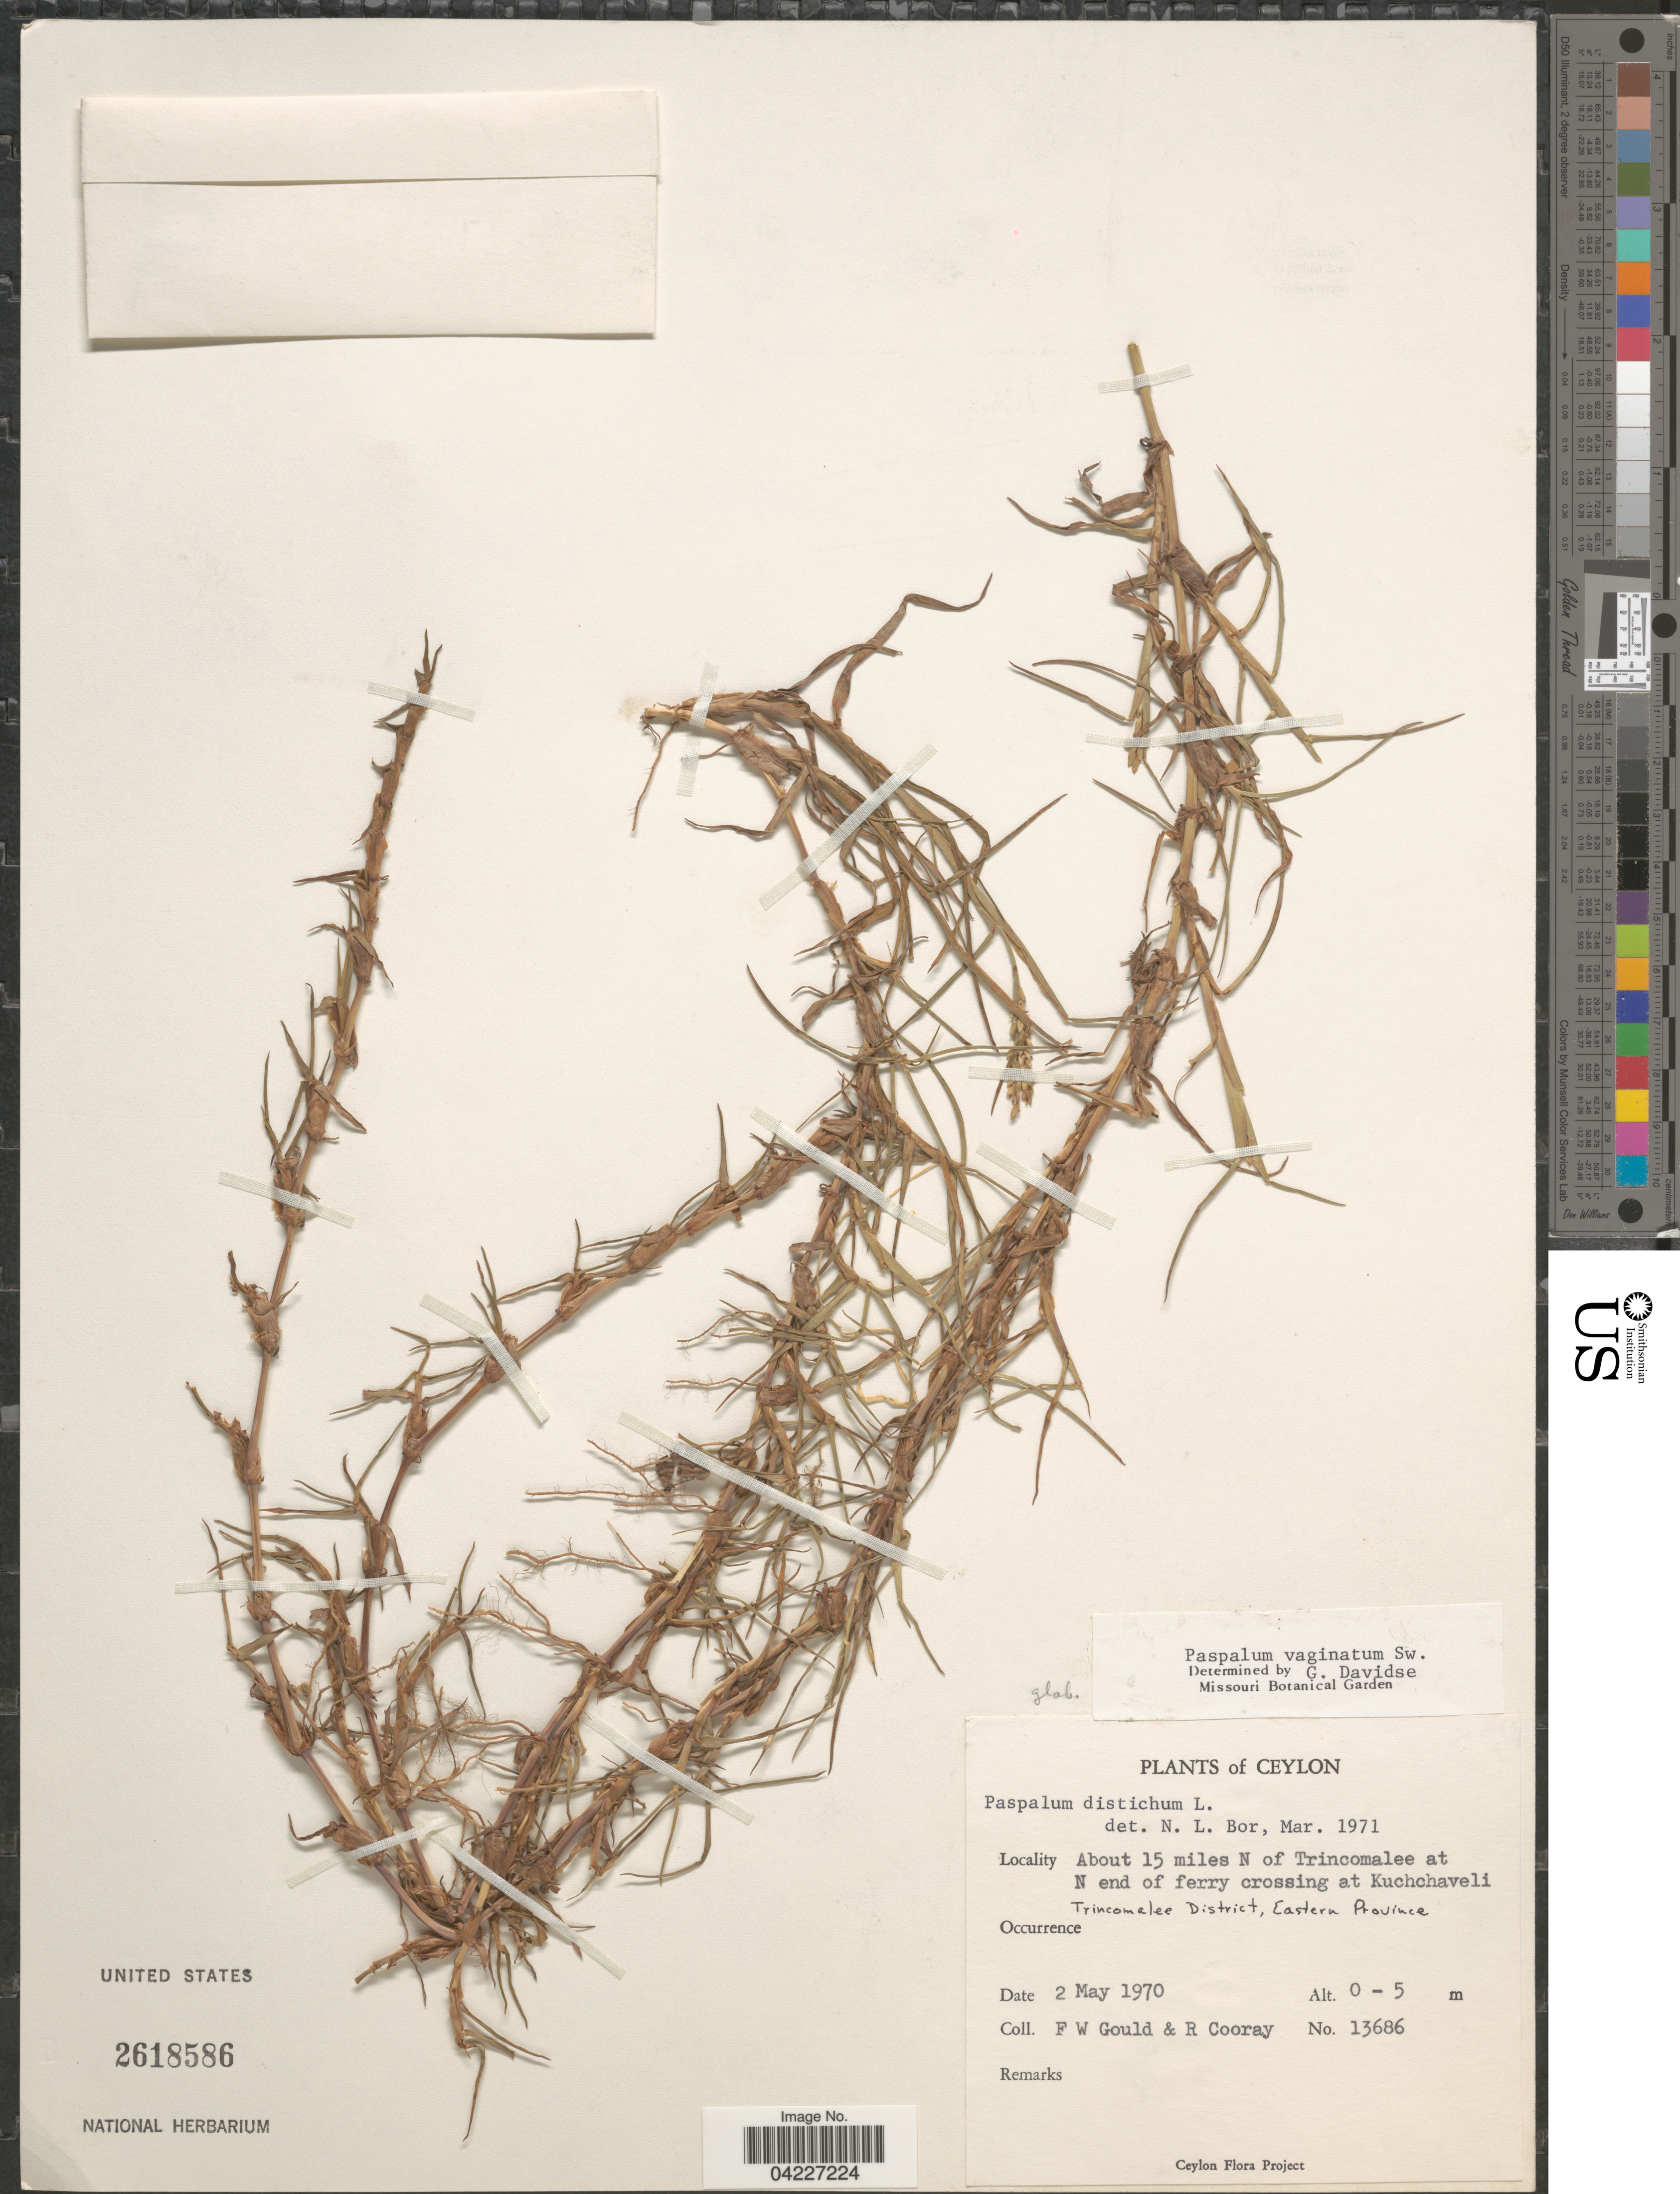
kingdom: Plantae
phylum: Tracheophyta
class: Liliopsida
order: Poales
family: Poaceae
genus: Paspalum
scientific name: Paspalum distichum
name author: L.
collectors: F. W. Gould & R. Cooray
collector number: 13686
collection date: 1970-05-02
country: Sri Lanka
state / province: Eastern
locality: Ceylon. About 15 miles N of Trincomalee at N end of ferry crossing at Kuchchaveli. Trincomalee District.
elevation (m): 0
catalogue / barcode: US 2618586